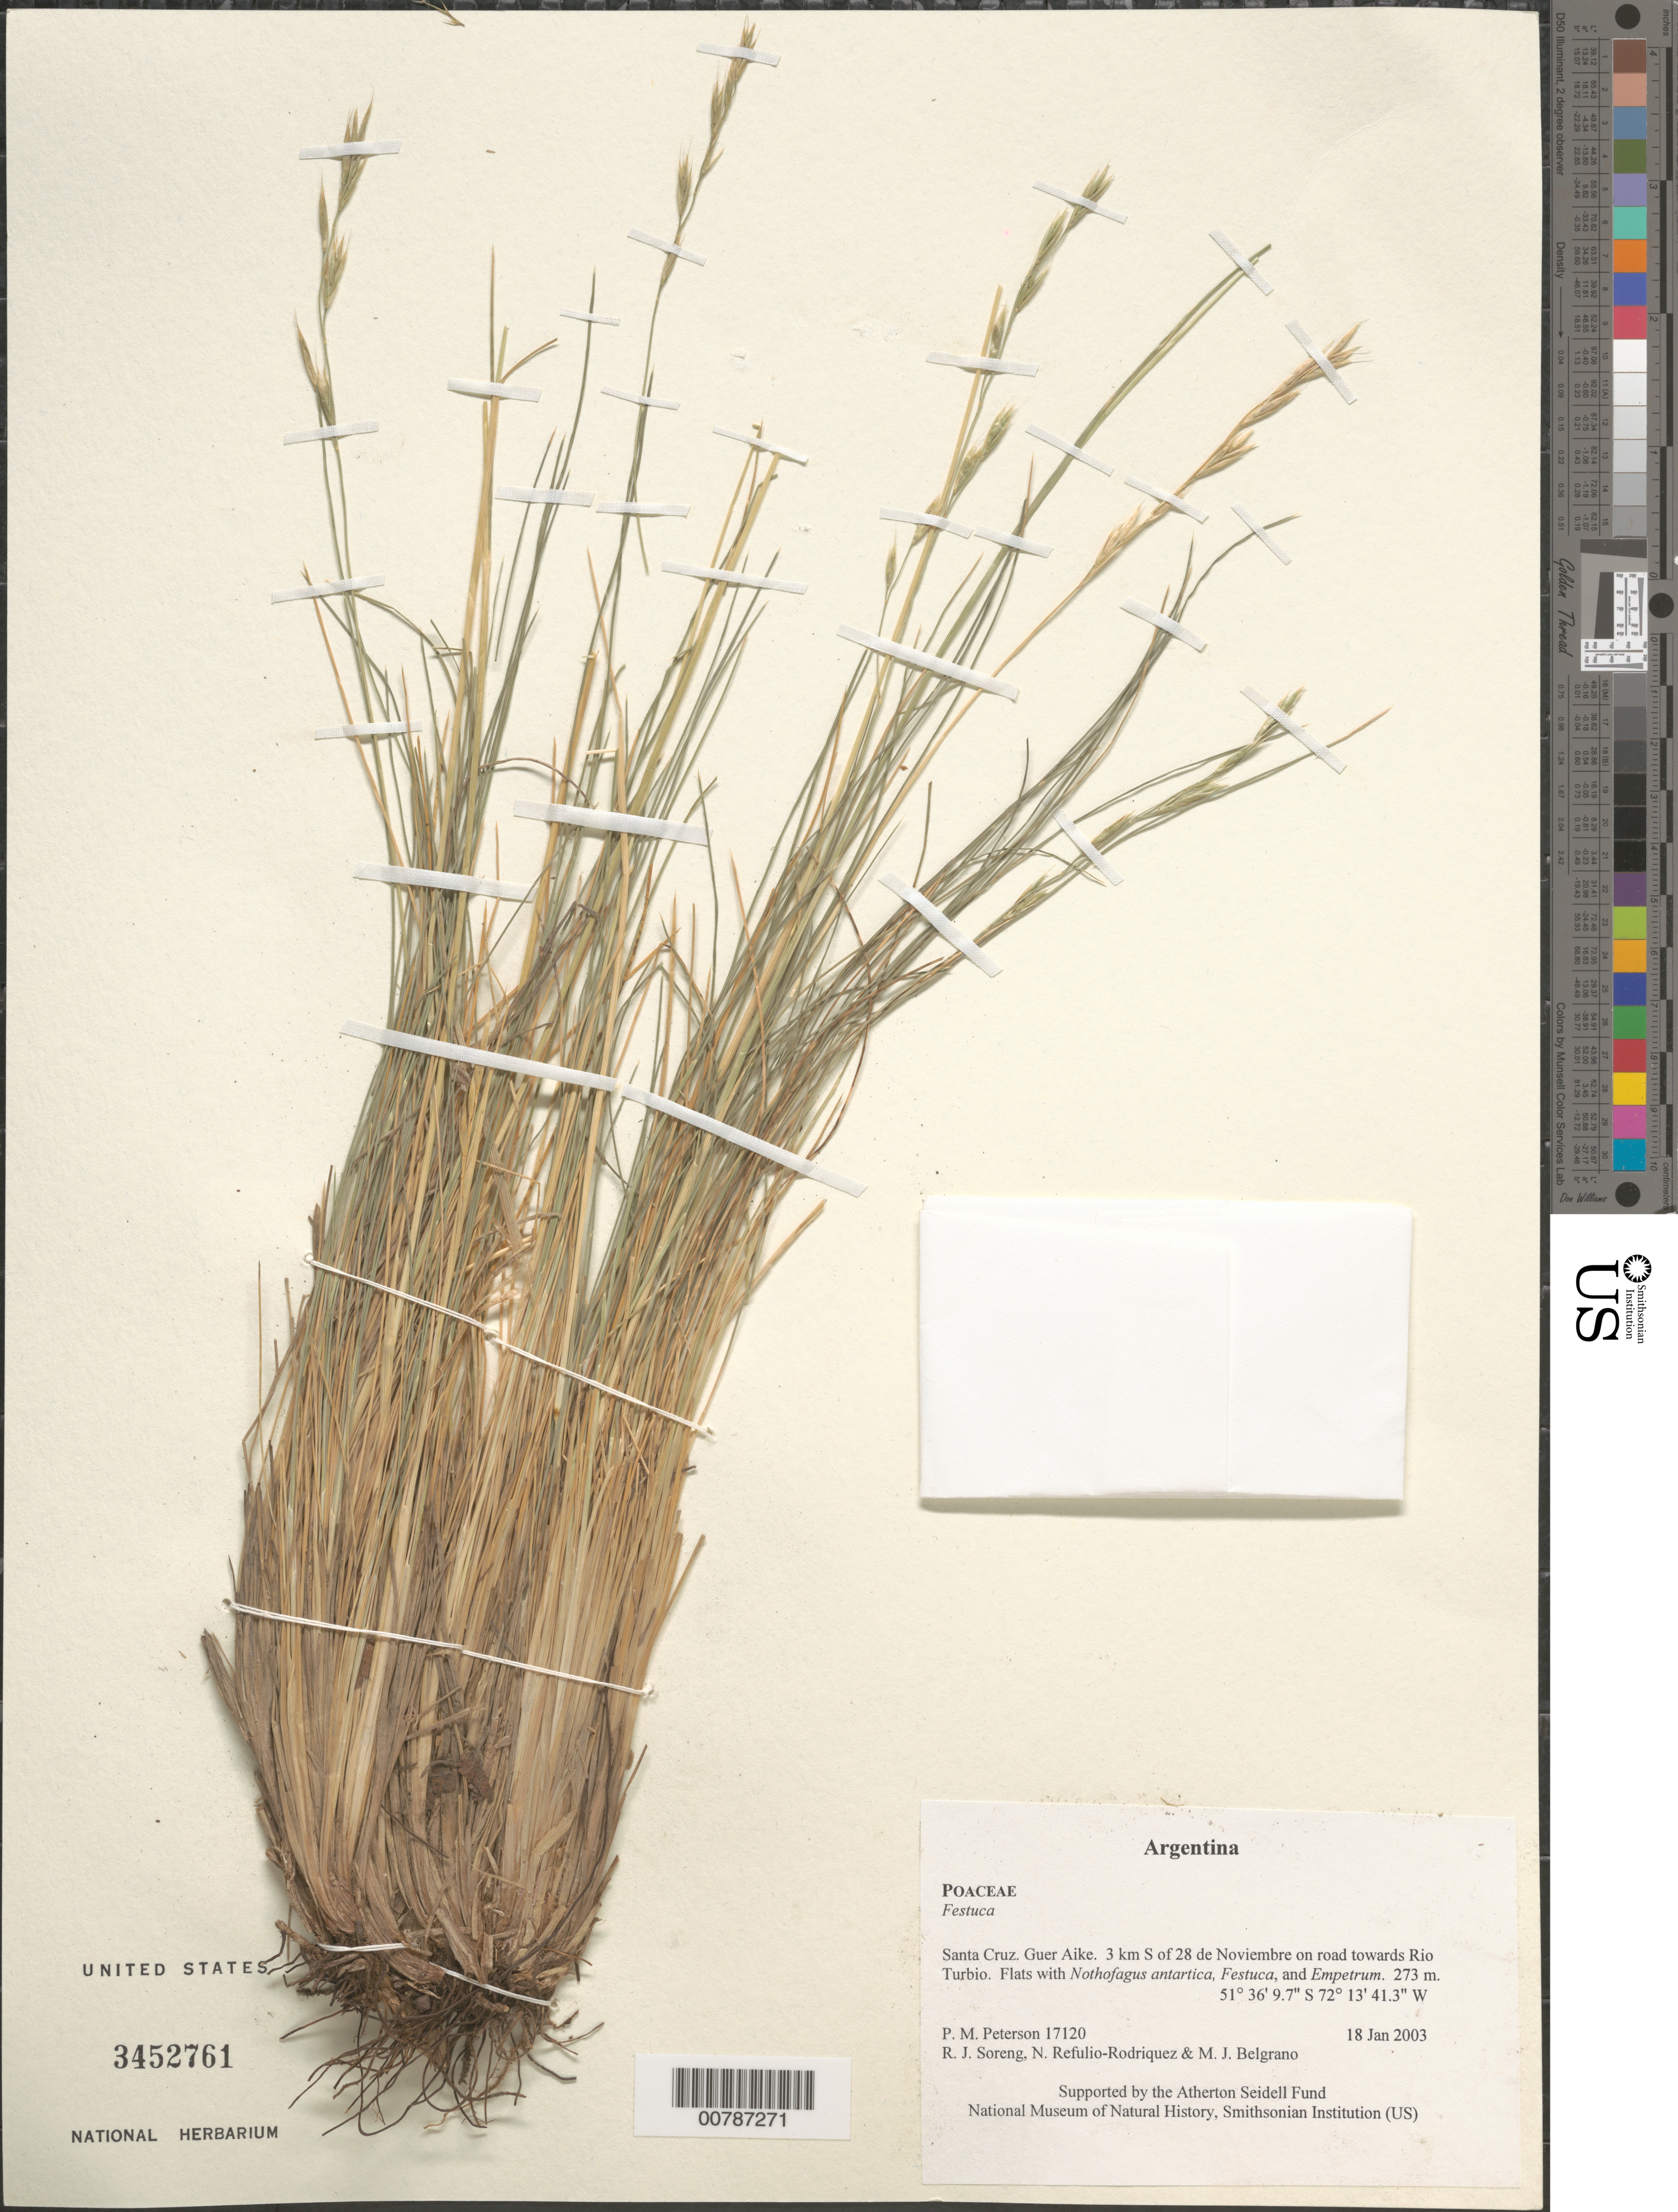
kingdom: Plantae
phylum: Tracheophyta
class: Liliopsida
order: Poales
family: Poaceae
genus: Festuca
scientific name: Festuca sp.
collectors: P. M. Peterson, R. J. Soreng, N. Refulio-Rodríguez & M. Belgrano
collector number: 17120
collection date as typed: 18 Jan 2003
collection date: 2003-01-18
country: Argentina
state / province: Santa Cruz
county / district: Guer Aike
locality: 3 km S of 28 de Noviembre on road towards Rio Turbio. Flats with Nothofagus antartica, Festuca, and Empetrum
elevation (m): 273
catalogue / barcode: US 3452761